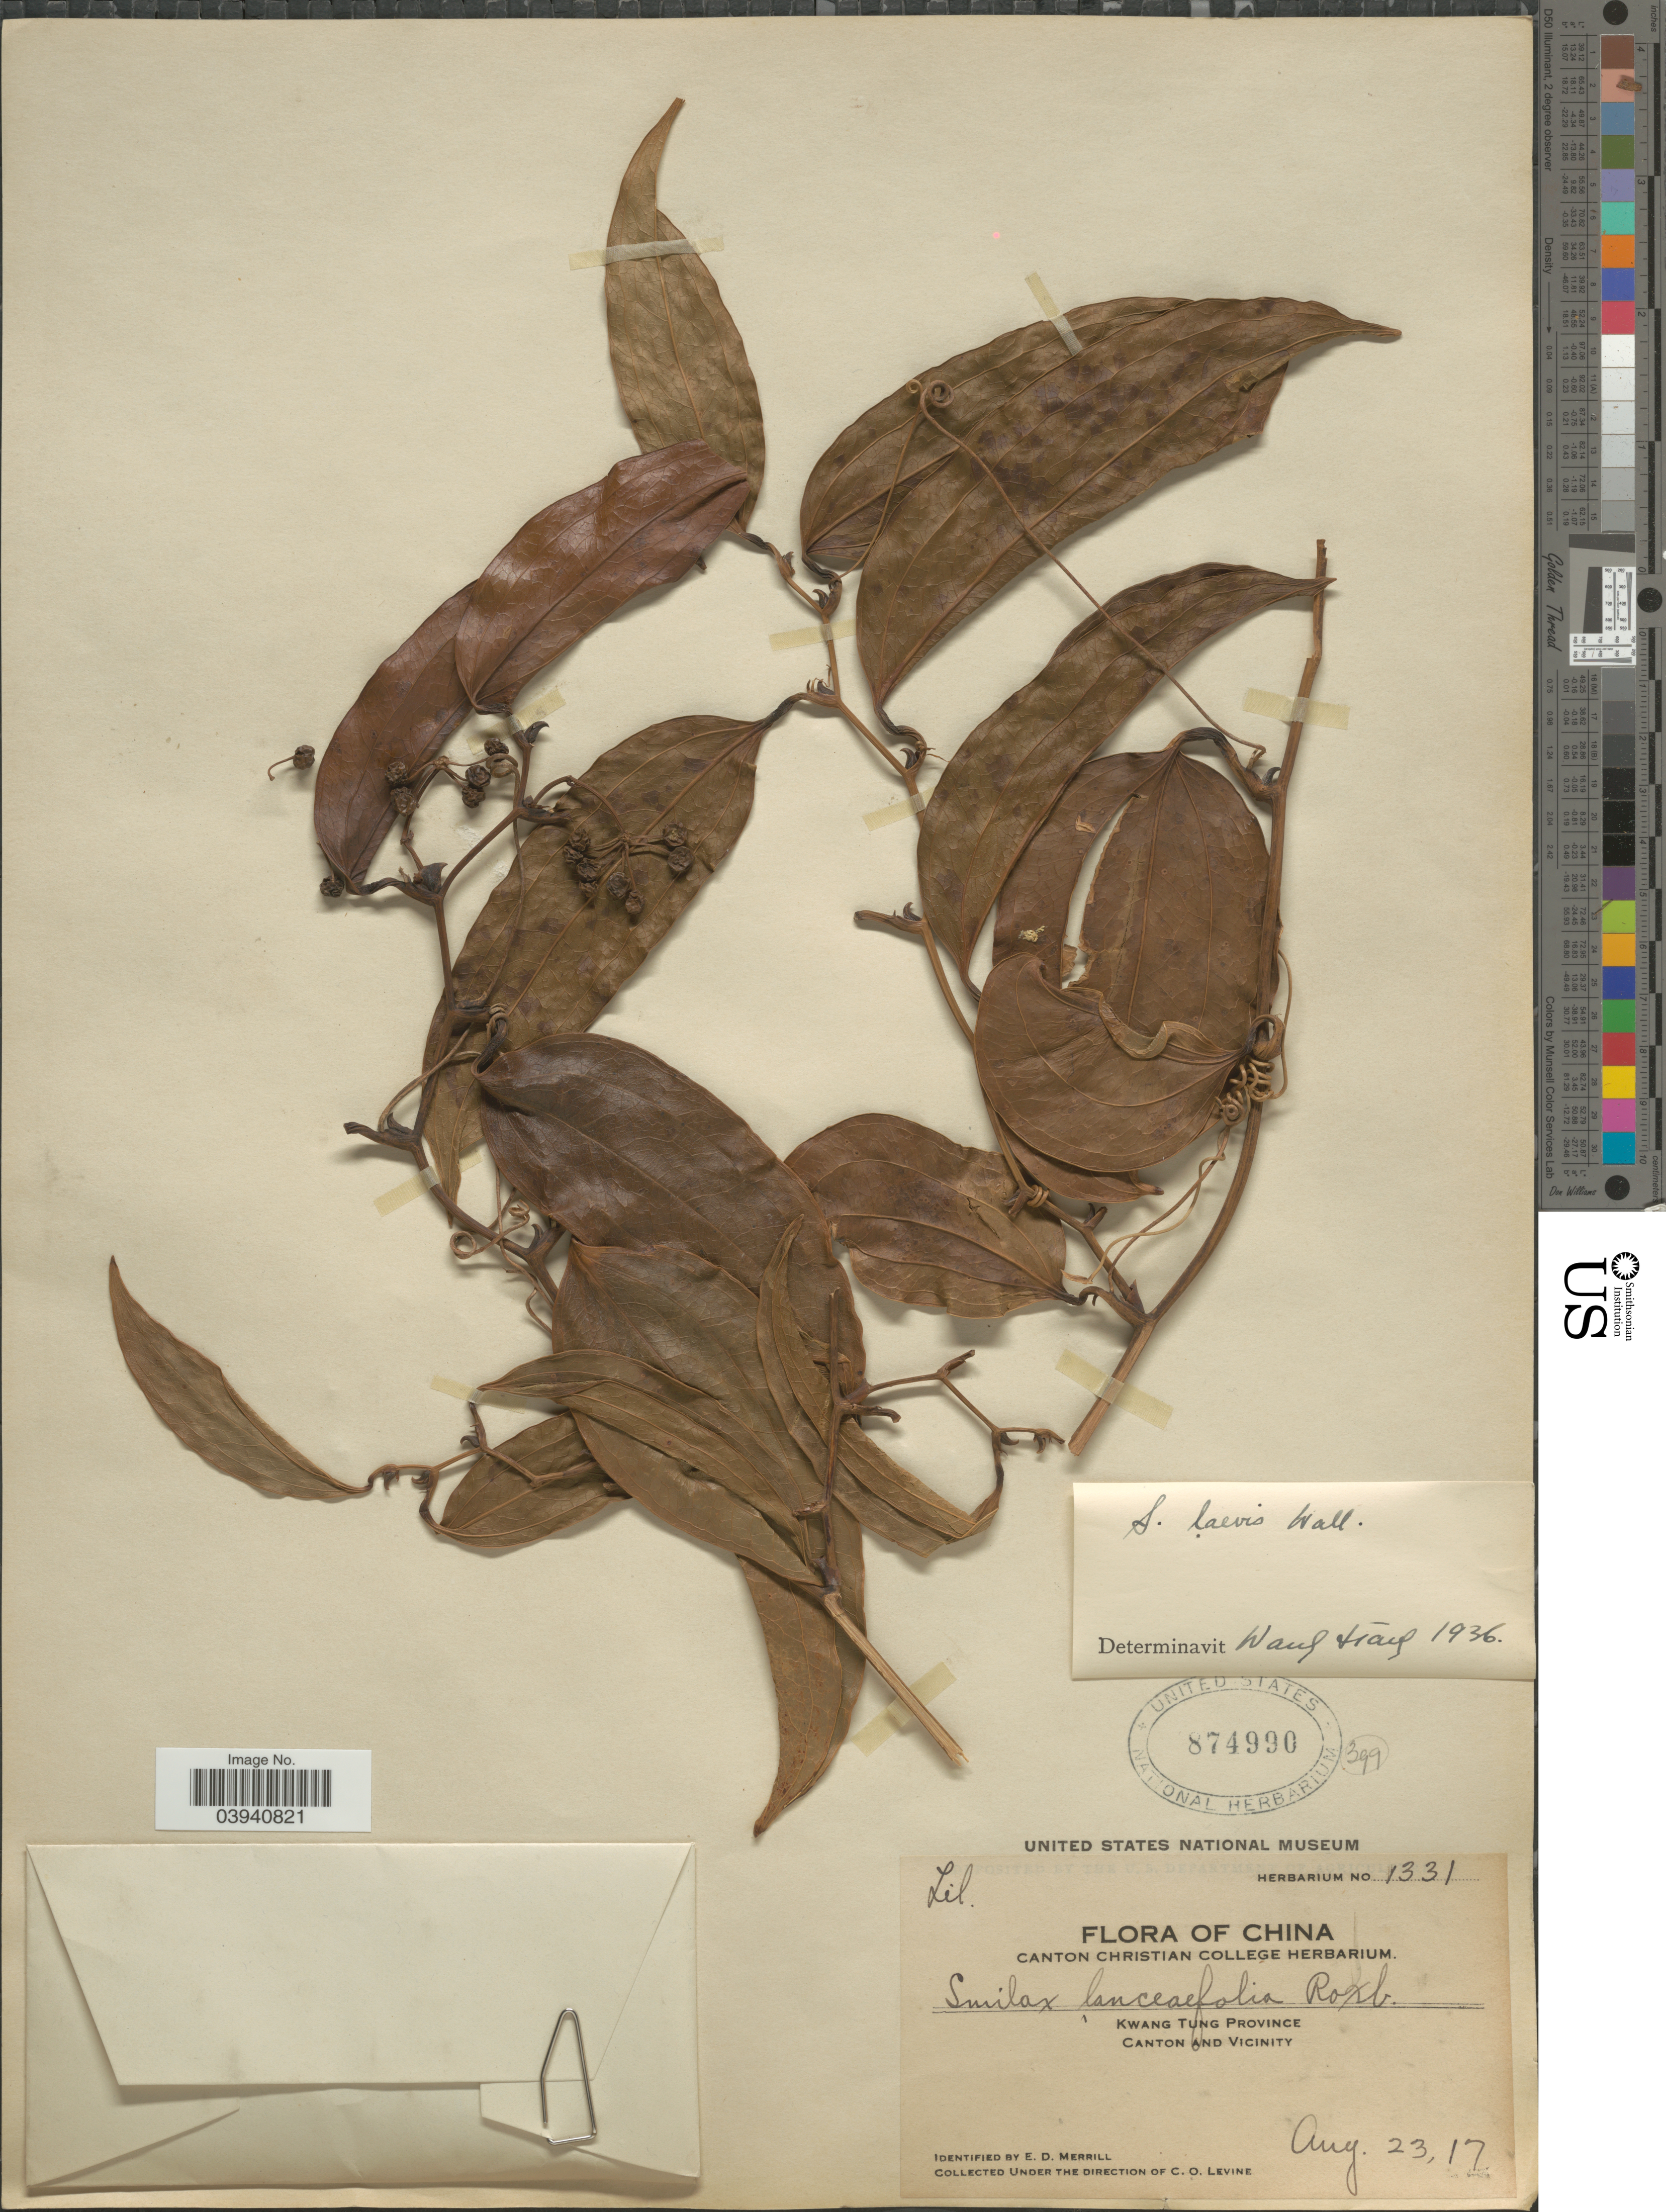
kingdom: Plantae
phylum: Tracheophyta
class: Liliopsida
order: Liliales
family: Smilacaceae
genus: Smilax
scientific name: Smilax laevis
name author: Wall. ex A. DC.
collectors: C. O. Levine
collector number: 1331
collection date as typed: Transcribed d/m/y: 23/8/17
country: China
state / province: Guangdong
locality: Kwang Tung Province. Canton and Vicinity.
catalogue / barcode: US 874990